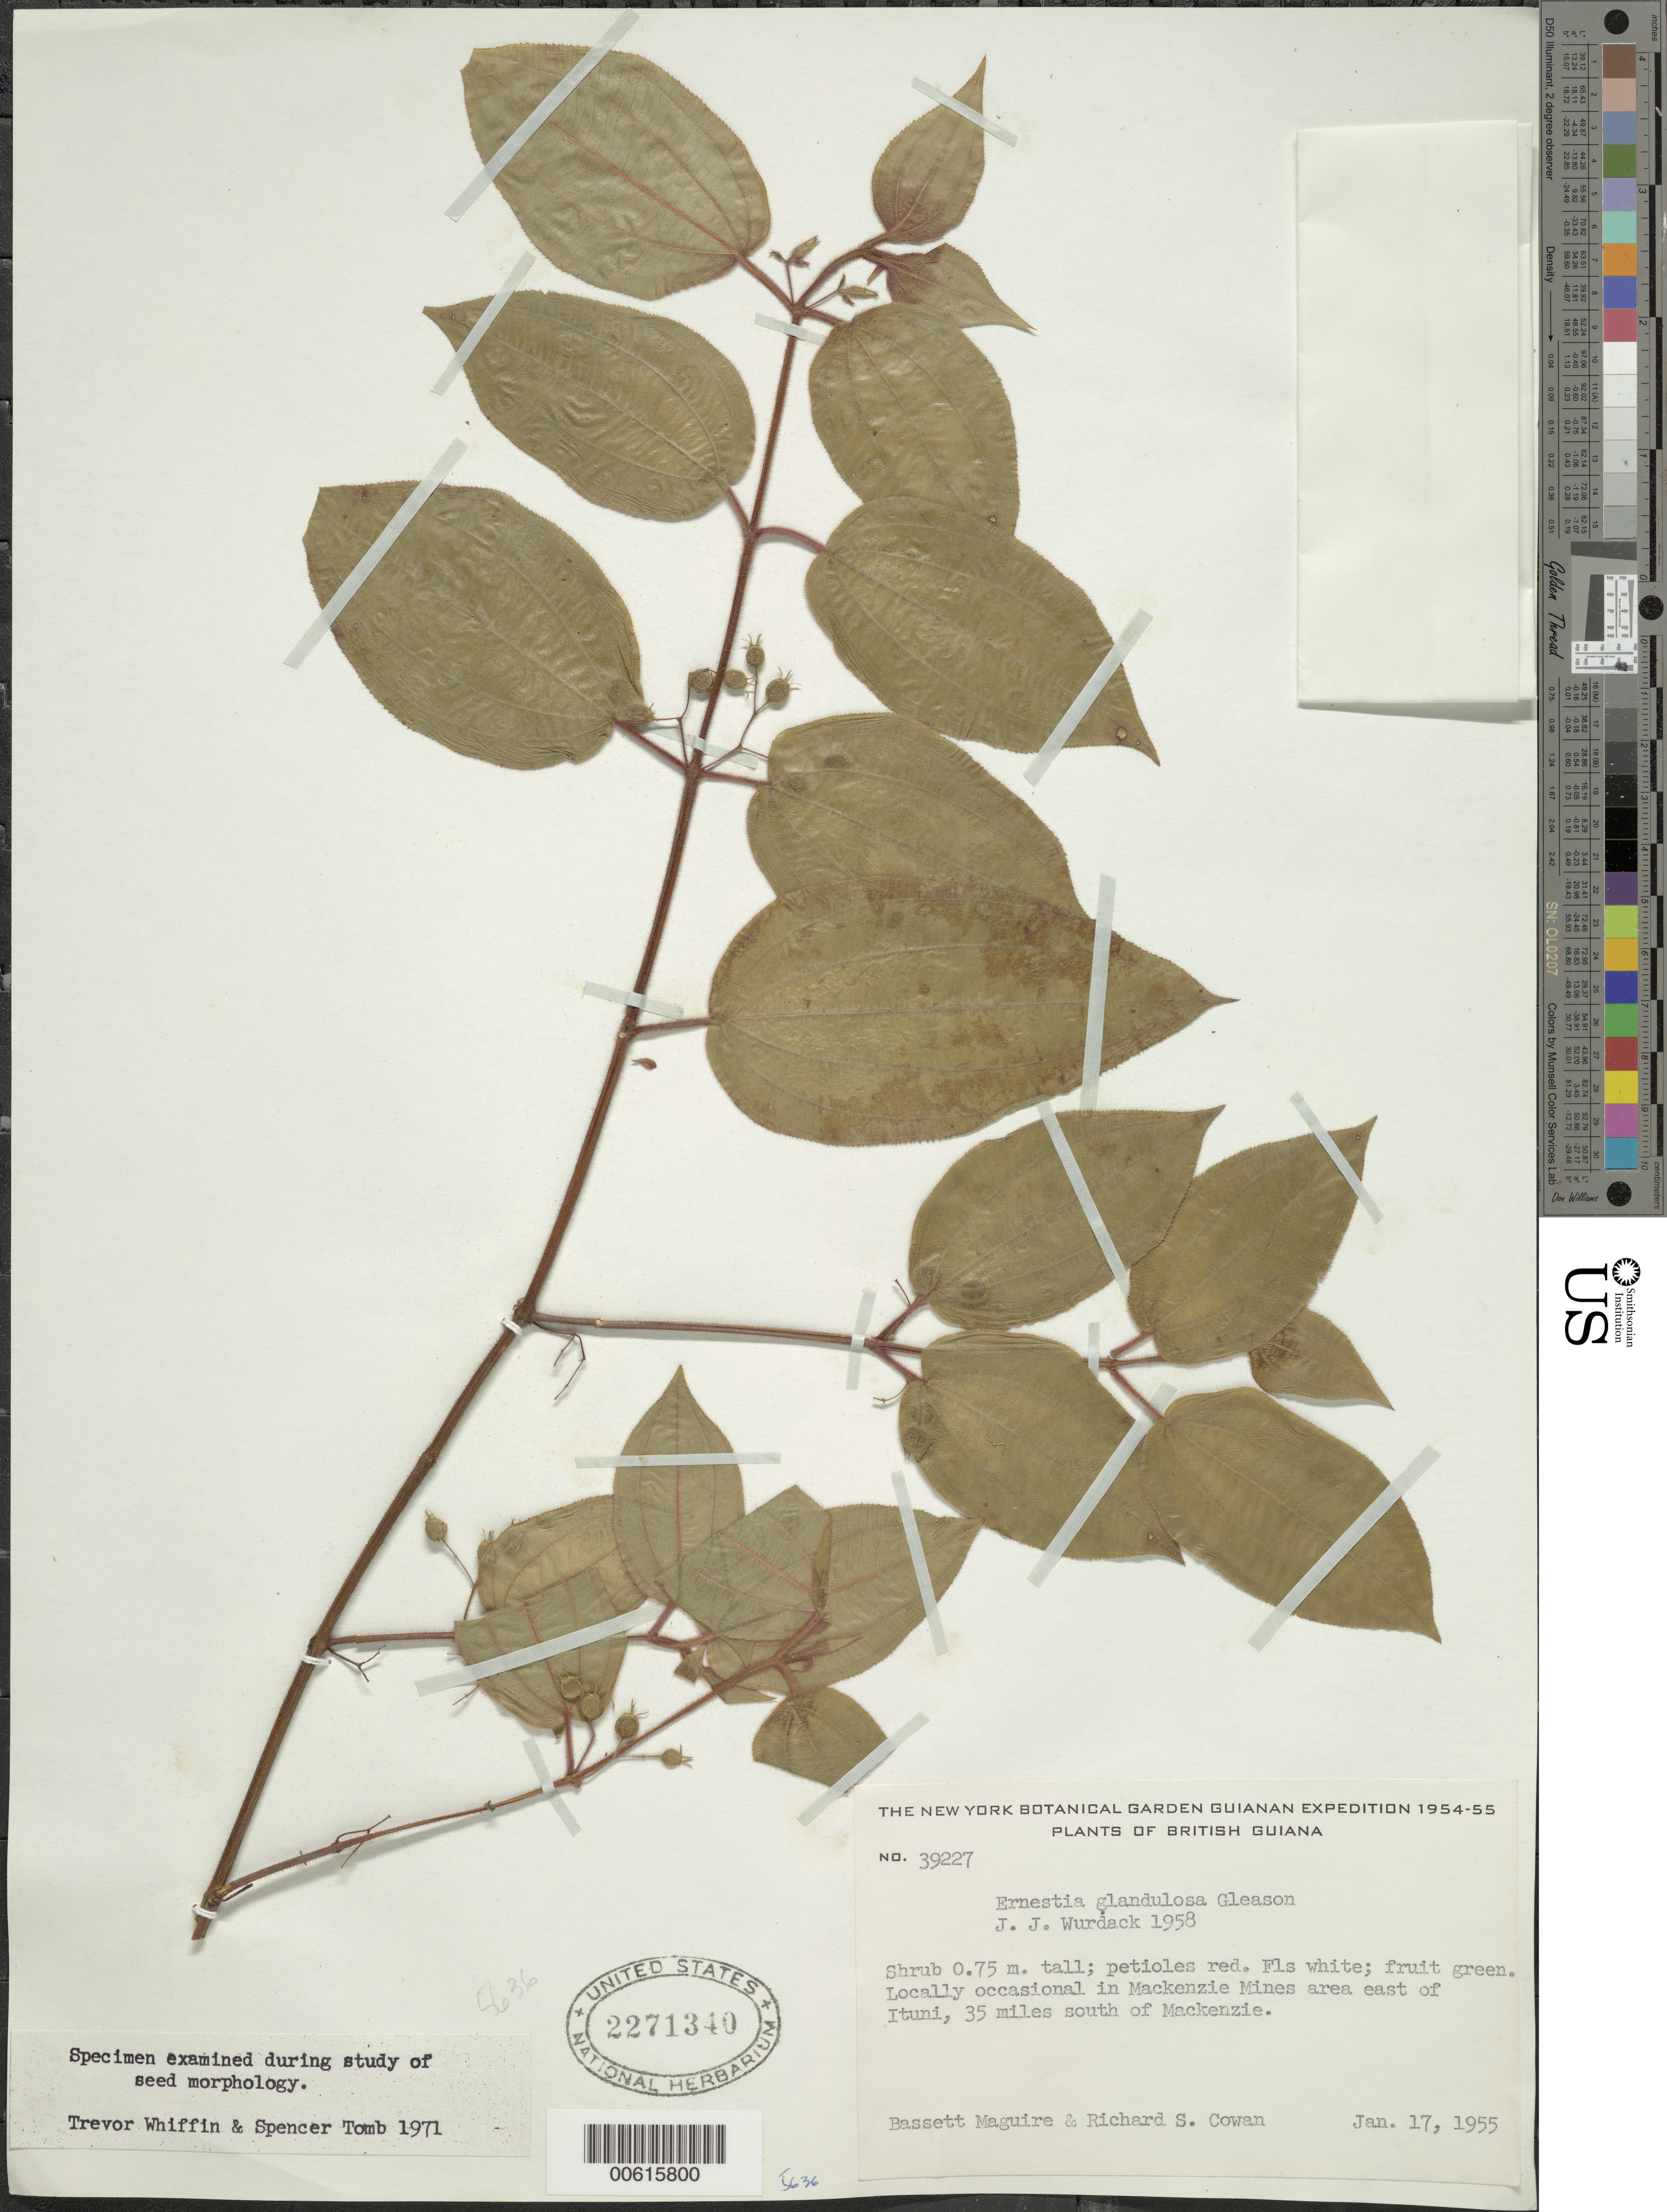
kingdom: Plantae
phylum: Tracheophyta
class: Magnoliopsida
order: Myrtales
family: Melastomataceae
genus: Pseudoernestia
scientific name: Pseudoernestia glandulosa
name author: (Gleason) M.J. Rocha & P.J.F. Guim.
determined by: Nunes da Silva, Diego, (RB), Jardim Botanico do Rio de Janeiro - Herbario (BRAZIL)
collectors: B. Maguire & R. S. Cowan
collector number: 39227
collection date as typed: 17-Jan-55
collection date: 1955-01-17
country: Guyana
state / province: U. Demerara-Berbice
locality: Mackenzie Mines area, vic. E of Ituni, 35 mi. S of Mackenzie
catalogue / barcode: US 2271340